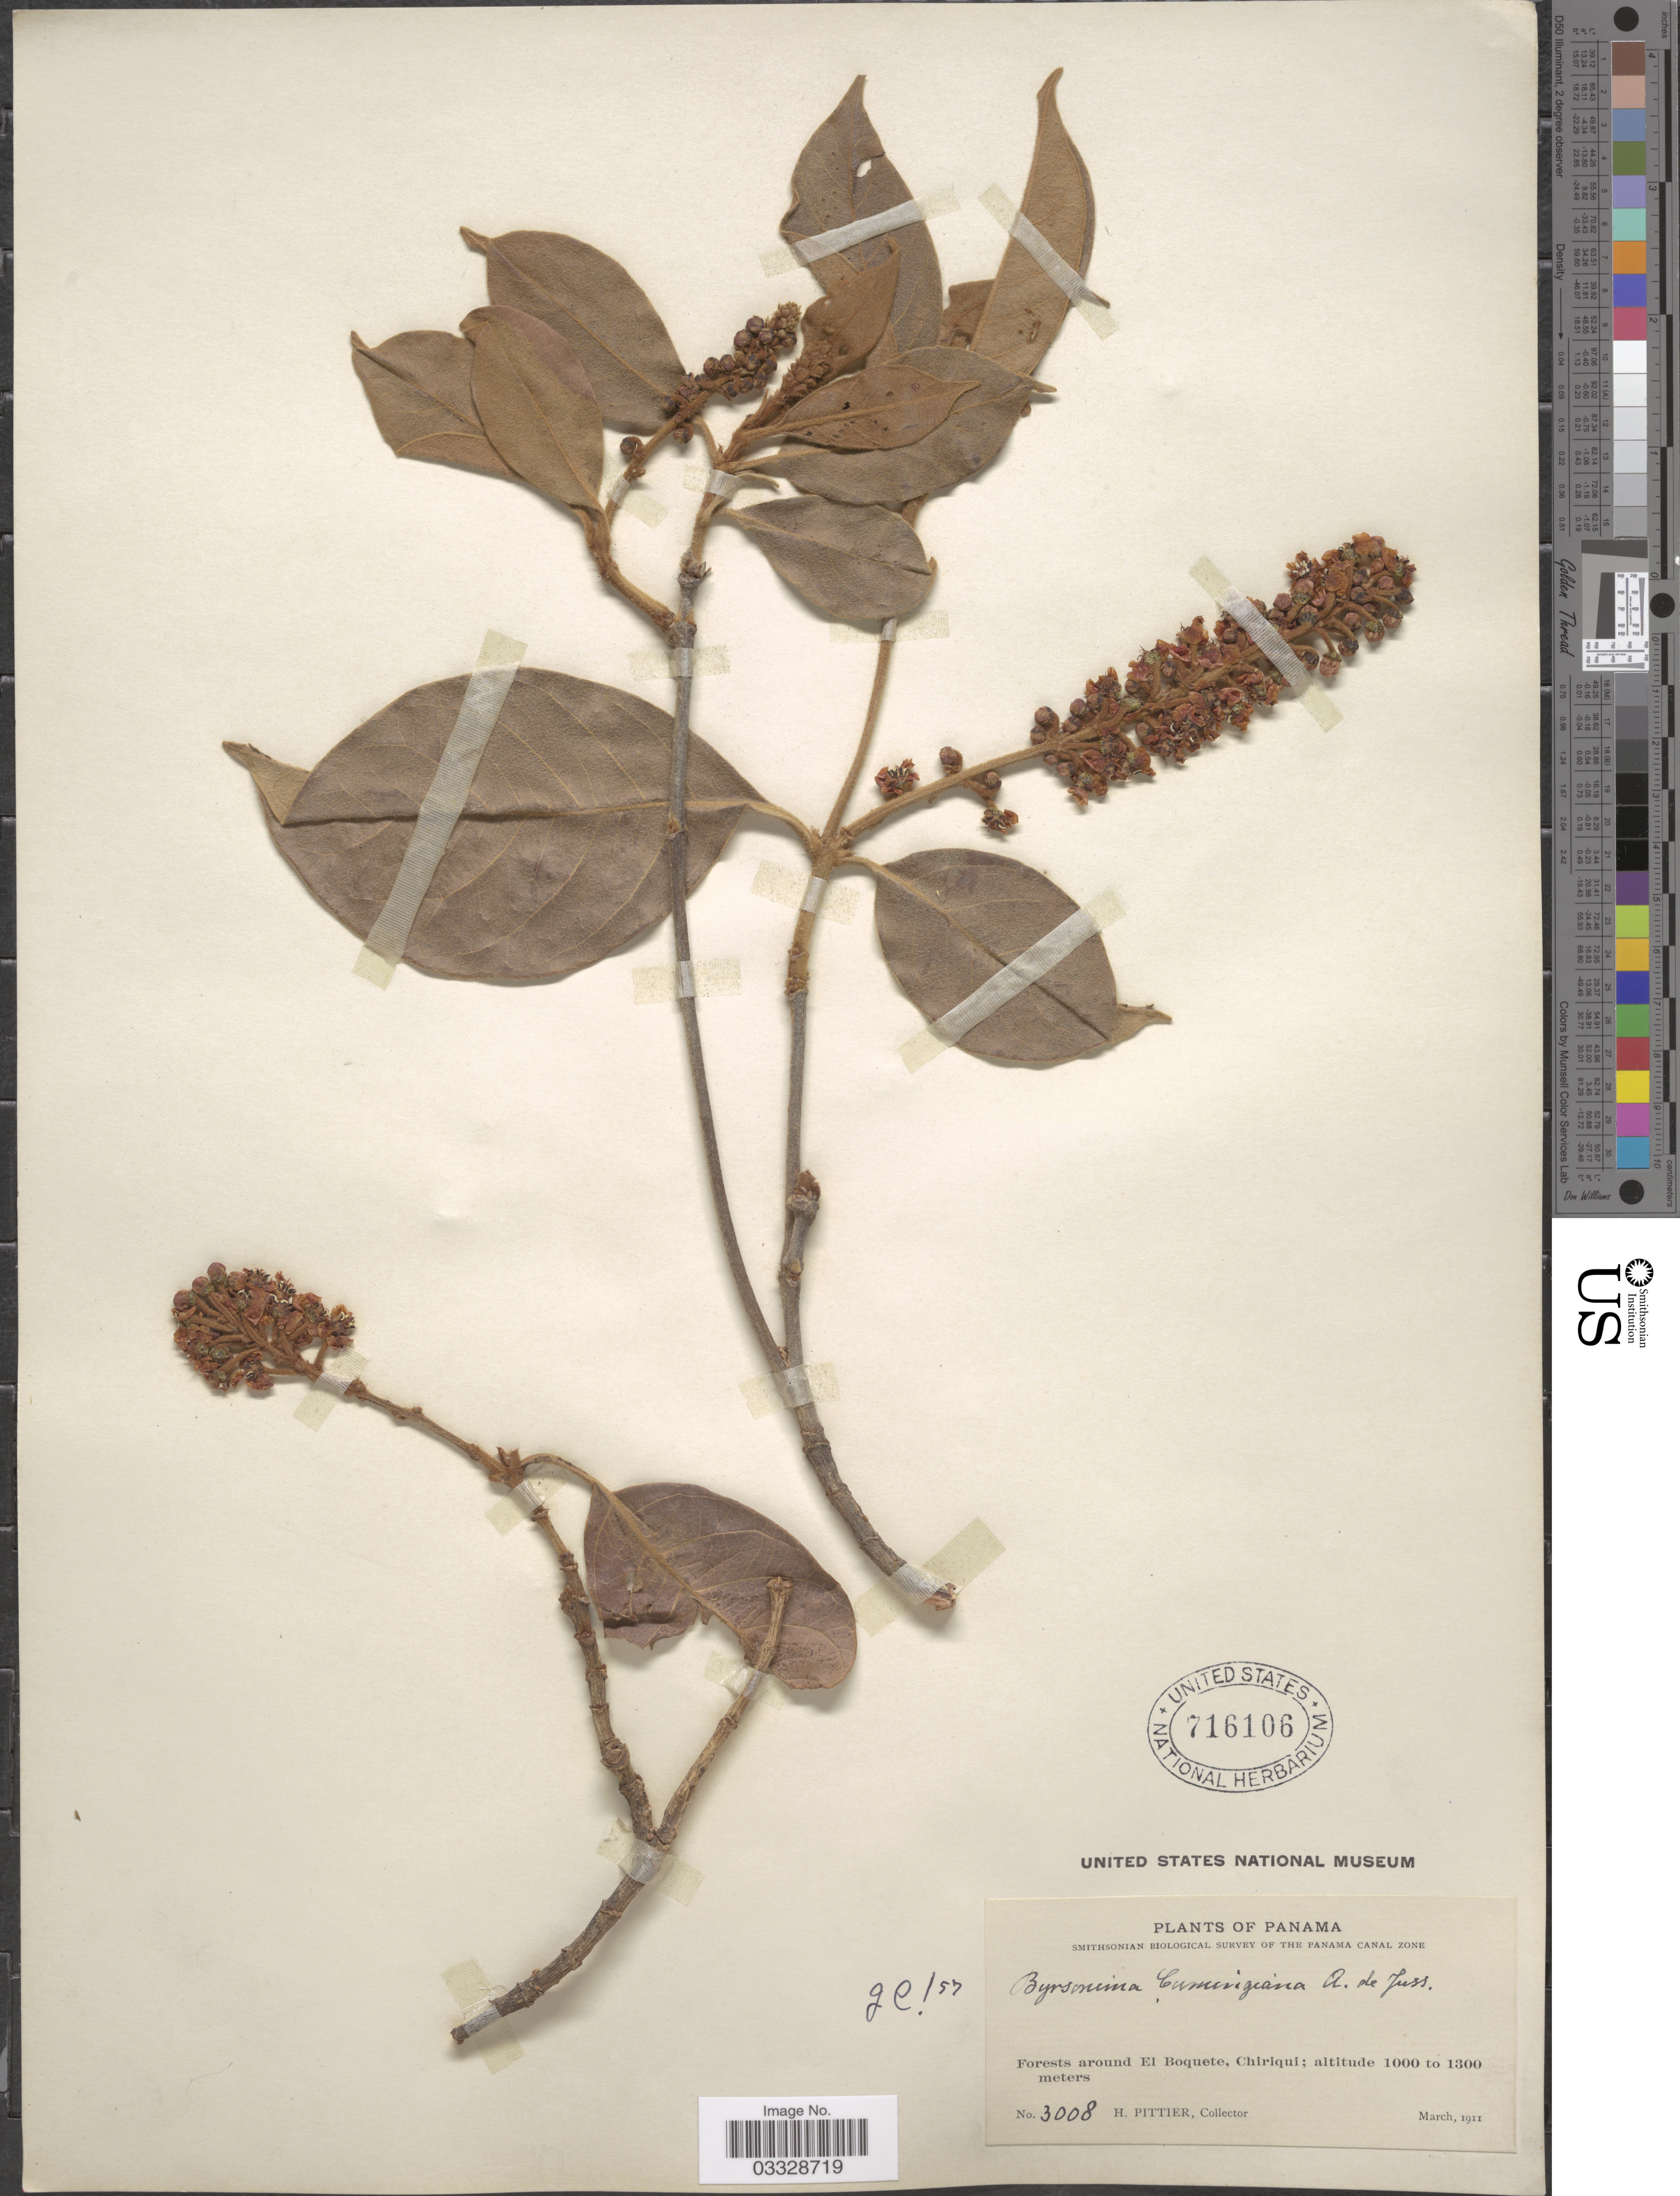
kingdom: Plantae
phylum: Tracheophyta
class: Magnoliopsida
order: Malpighiales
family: Malpighiaceae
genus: Byrsonima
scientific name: Byrsonima crassifolia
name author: (L.) Kunth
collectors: H. F. Pittier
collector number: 3008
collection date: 1911-03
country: Panama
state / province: Chiriqui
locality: Forests around El Boquete.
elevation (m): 1000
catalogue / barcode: US 716106